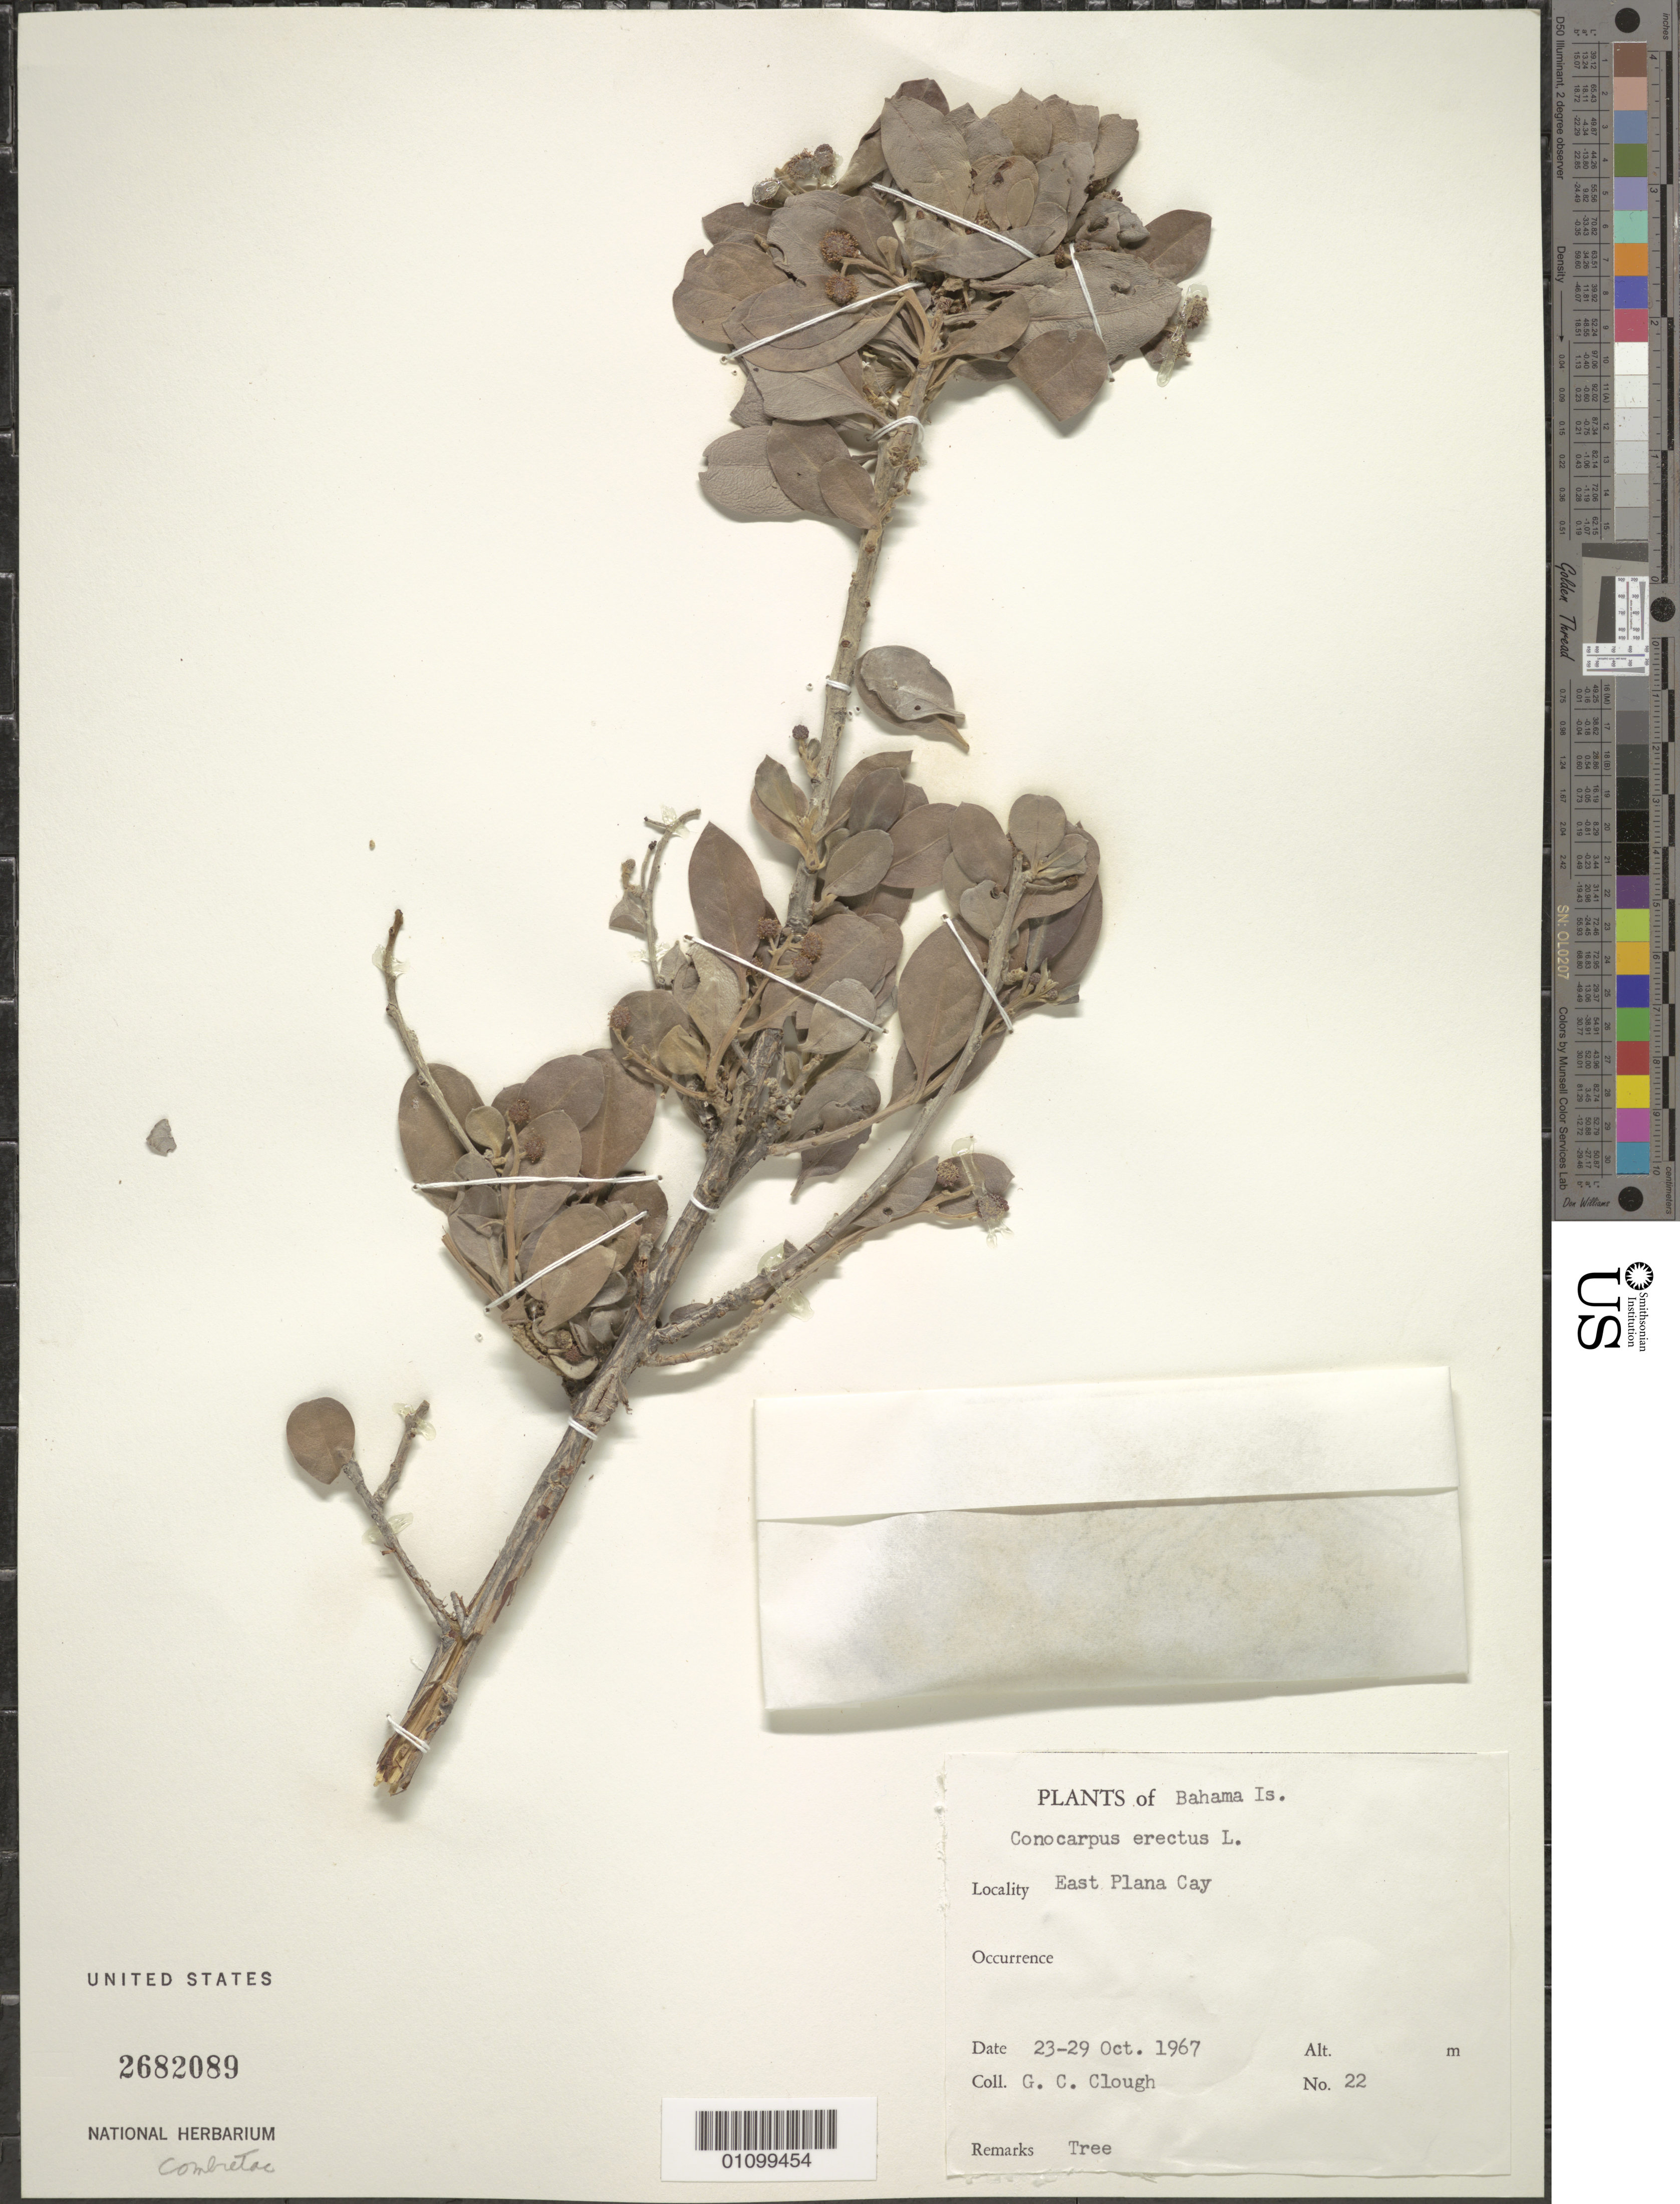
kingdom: Plantae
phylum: Tracheophyta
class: Magnoliopsida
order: Myrtales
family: Combretaceae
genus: Conocarpus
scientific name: Conocarpus erectus var. erectus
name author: L.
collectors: G. Clough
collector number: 22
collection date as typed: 23 Oct 1967 to 29 Oct 1967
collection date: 1967-10-23/1967-10-29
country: Bahamas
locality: East Plana Cay.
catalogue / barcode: US 2682089